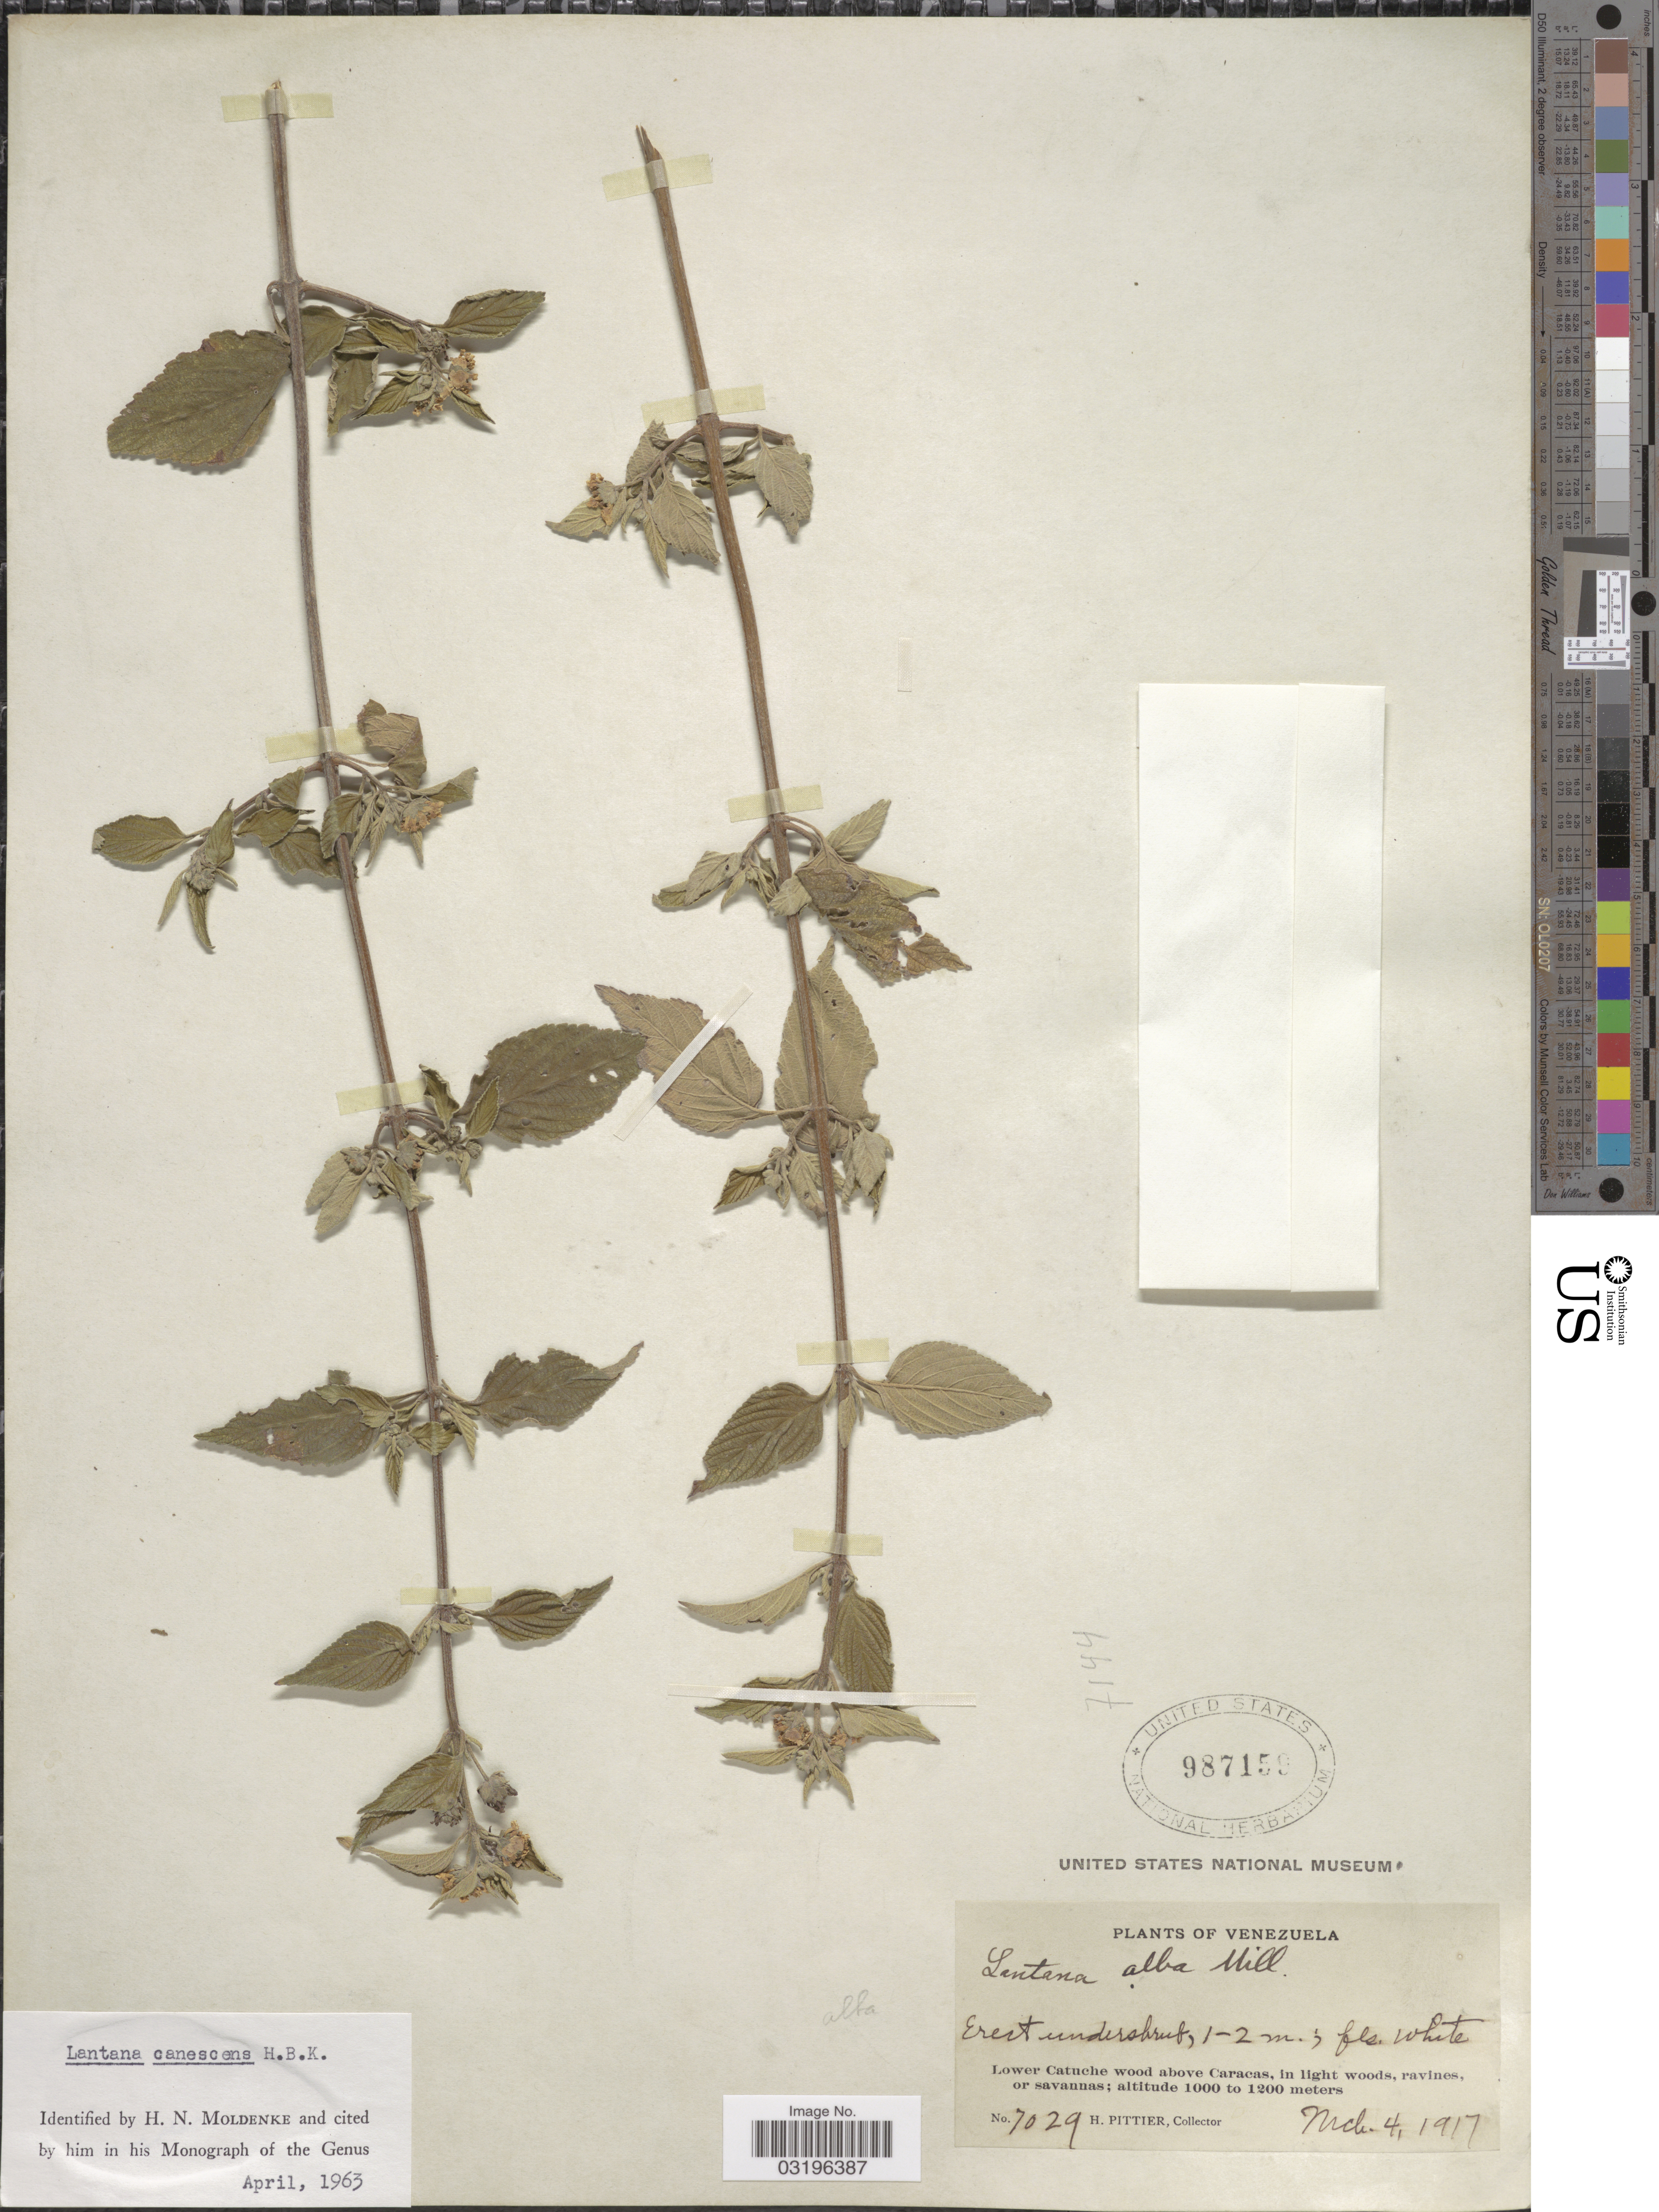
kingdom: Plantae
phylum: Tracheophyta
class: Magnoliopsida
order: Lamiales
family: Verbenaceae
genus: Lantana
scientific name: Lantana canescens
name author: Kunth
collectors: H. F. Pittier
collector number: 7029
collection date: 1917-03-04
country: Venezuela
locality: Lower Catuche wood above Caracas.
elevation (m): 1000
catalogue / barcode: US 987159